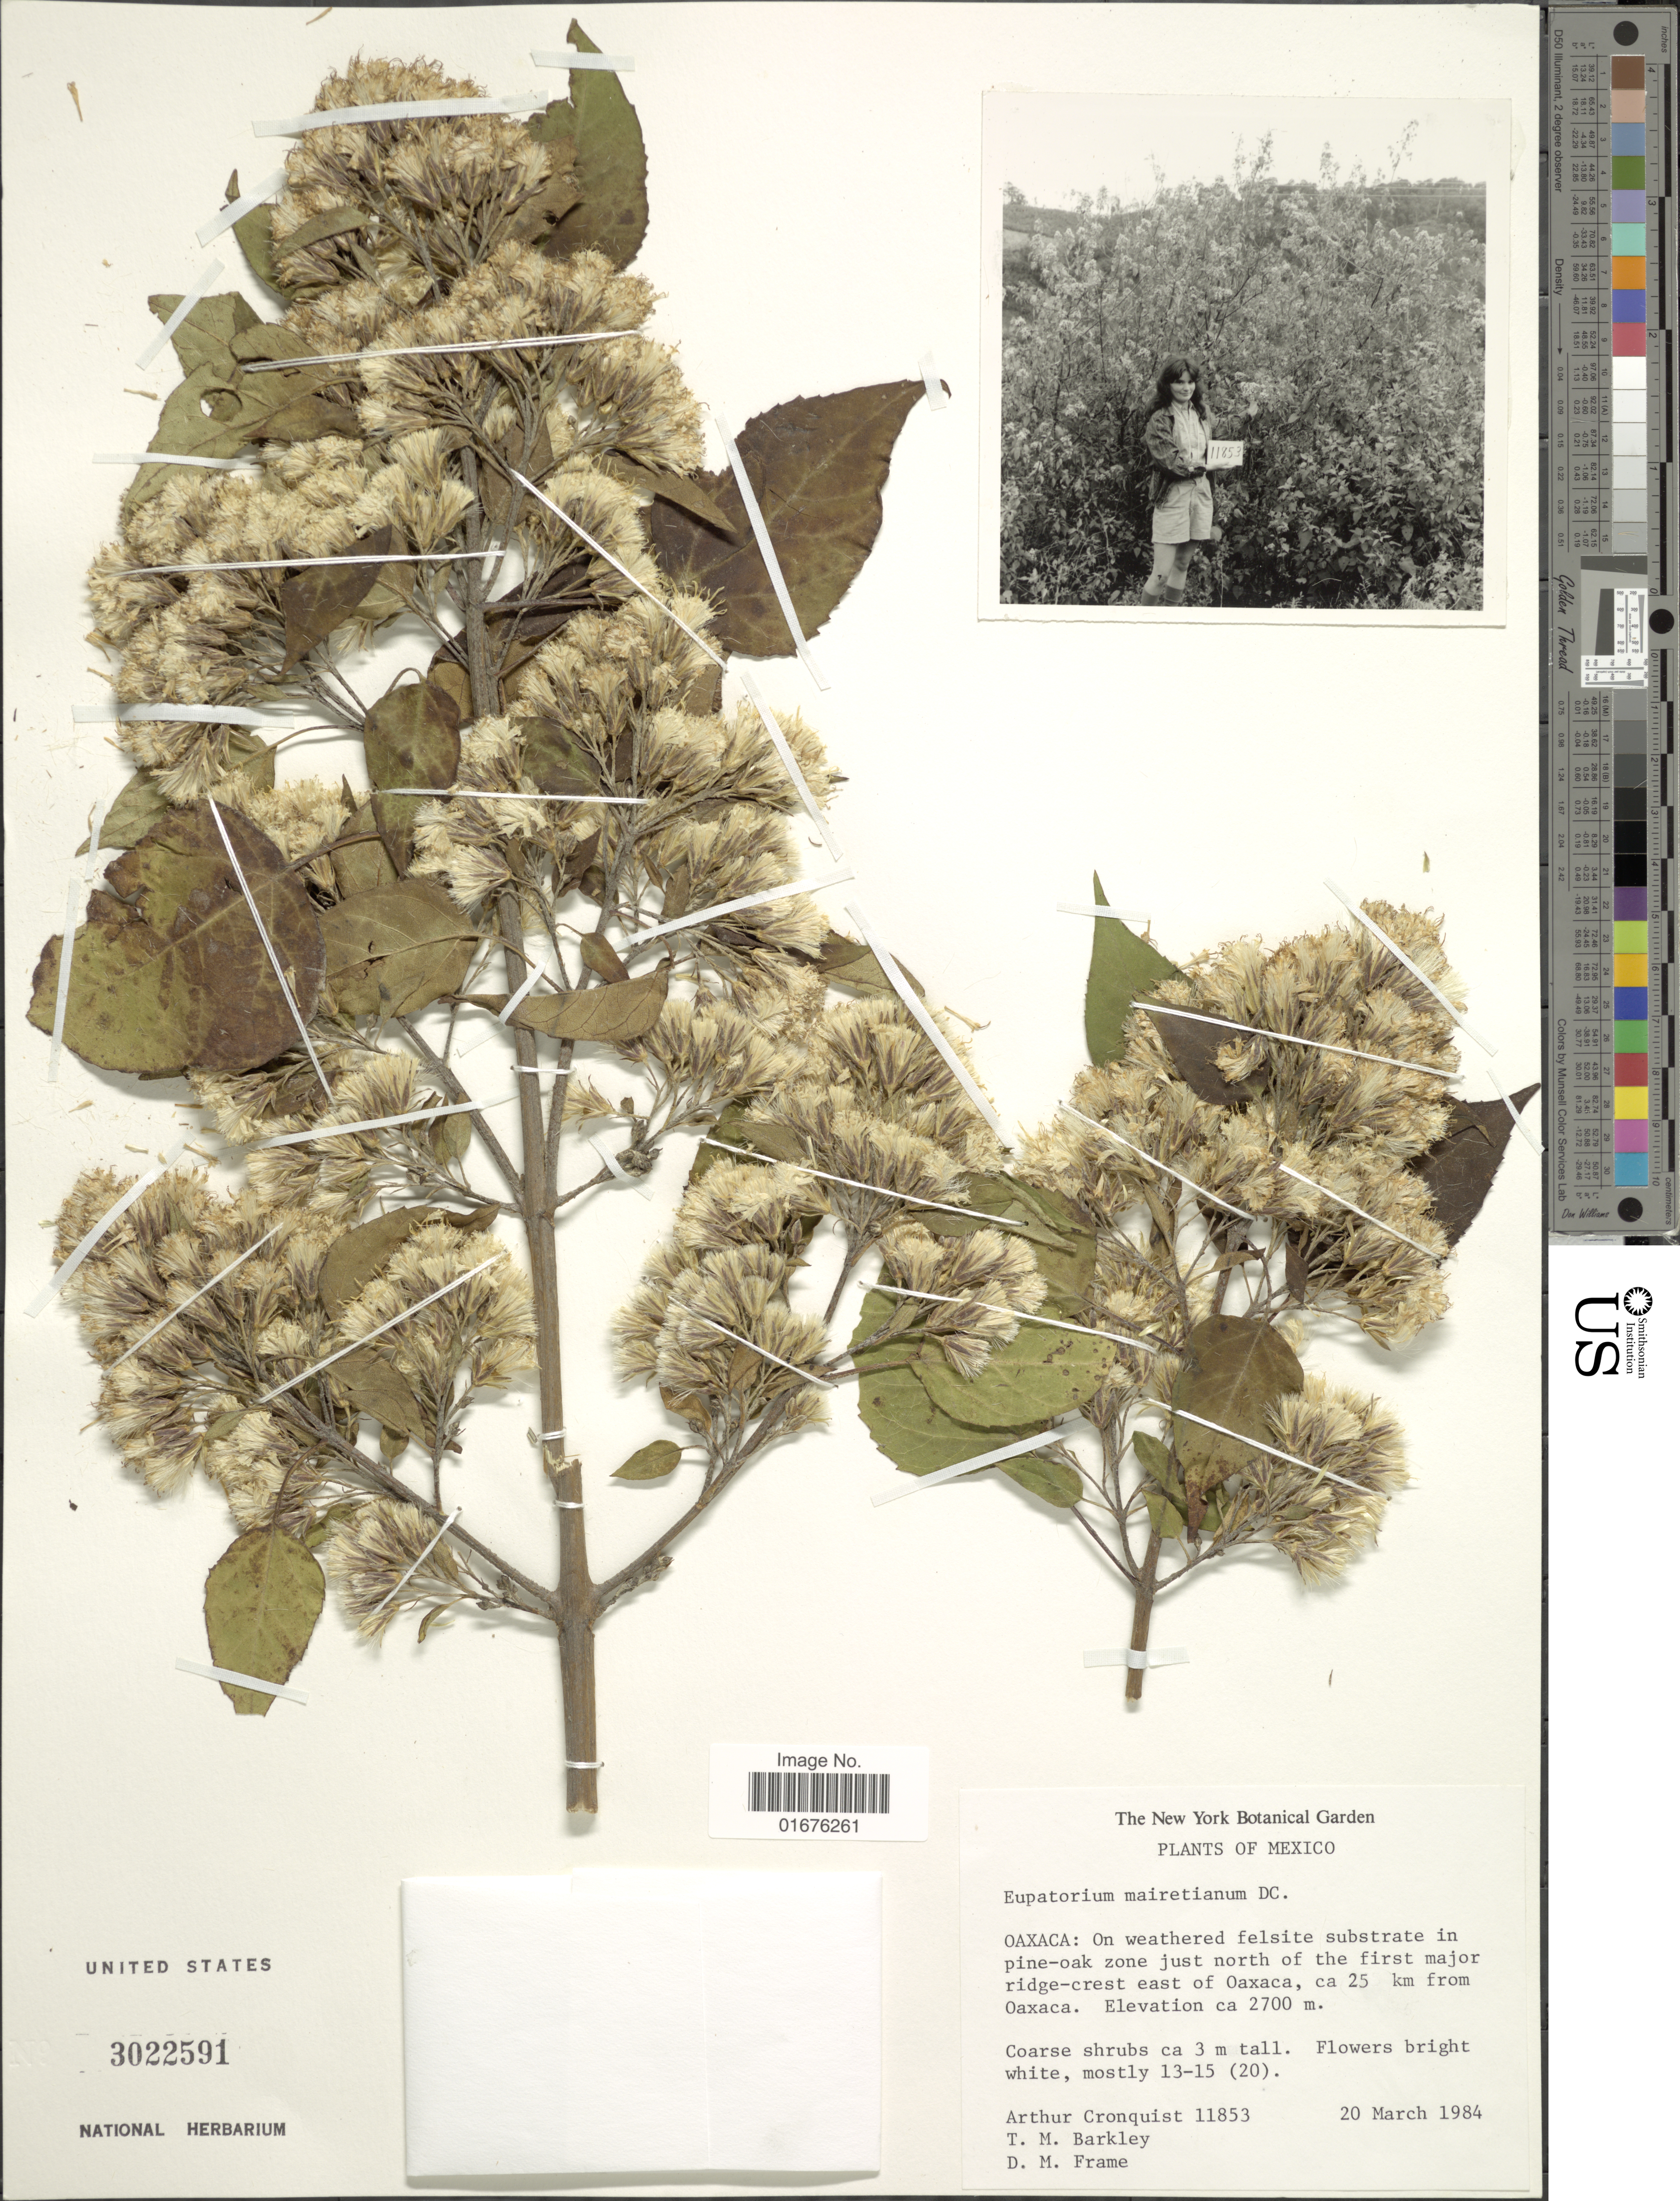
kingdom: Plantae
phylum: Tracheophyta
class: Magnoliopsida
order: Asterales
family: Asteraceae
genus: Ageratina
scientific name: Ageratina mairetiana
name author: (DC.) R.M. King & H. Rob.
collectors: A. J. Cronquist, T. M. Barkley & D. M. Frame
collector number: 11853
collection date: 1984-03-20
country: Mexico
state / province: Oaxaca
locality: On weathered felsite substrate in pine-oak zone just north of the first major ridge-crest east of Oaxaca, ca 25 km from Oaxaca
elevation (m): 2700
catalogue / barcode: US 3022591